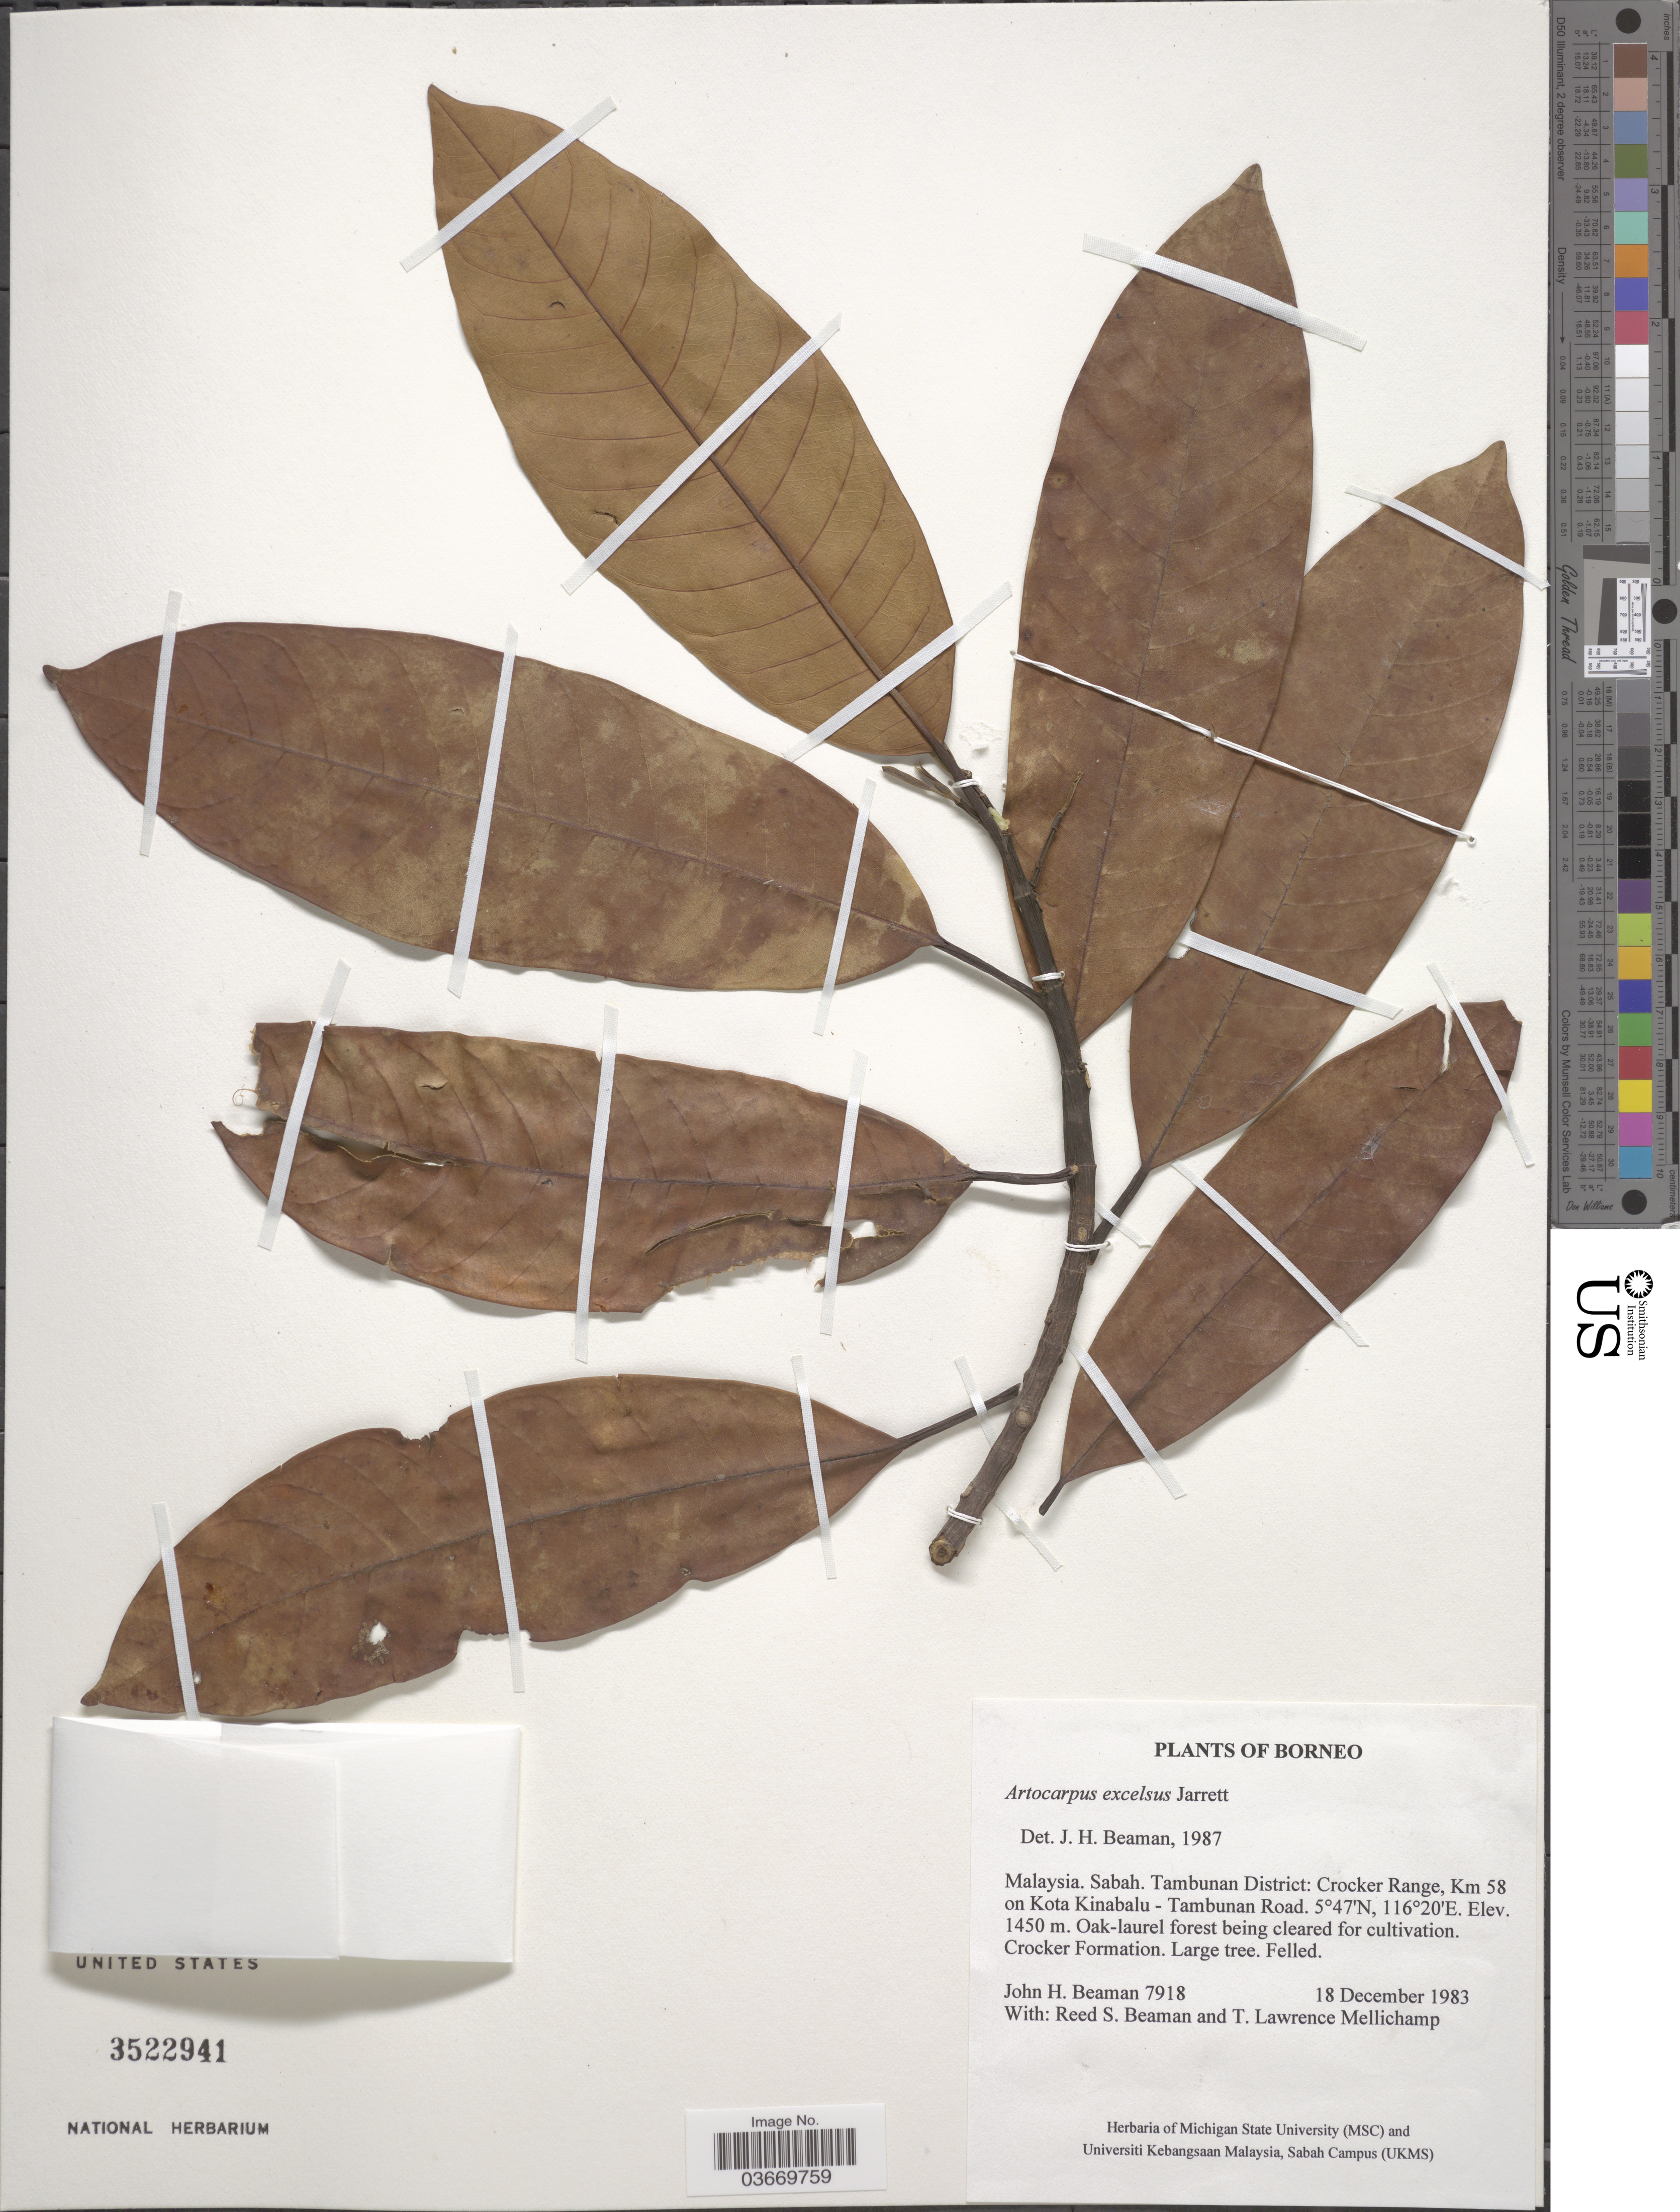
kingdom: Plantae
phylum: Tracheophyta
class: Magnoliopsida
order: Rosales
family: Moraceae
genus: Artocarpus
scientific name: Artocarpus excelsus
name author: F.M. Jarrett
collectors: J. H. Beaman, R. S. Beaman & T. L. Mellichamp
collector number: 7918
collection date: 1983-12-18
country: Malaysia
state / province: Sabah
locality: Borneo. Tambunan District: Crocker Range, Km 58 on Kota Kinabalu - Tambunan Road. Crocker Formation.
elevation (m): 1450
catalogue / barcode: US 3522941